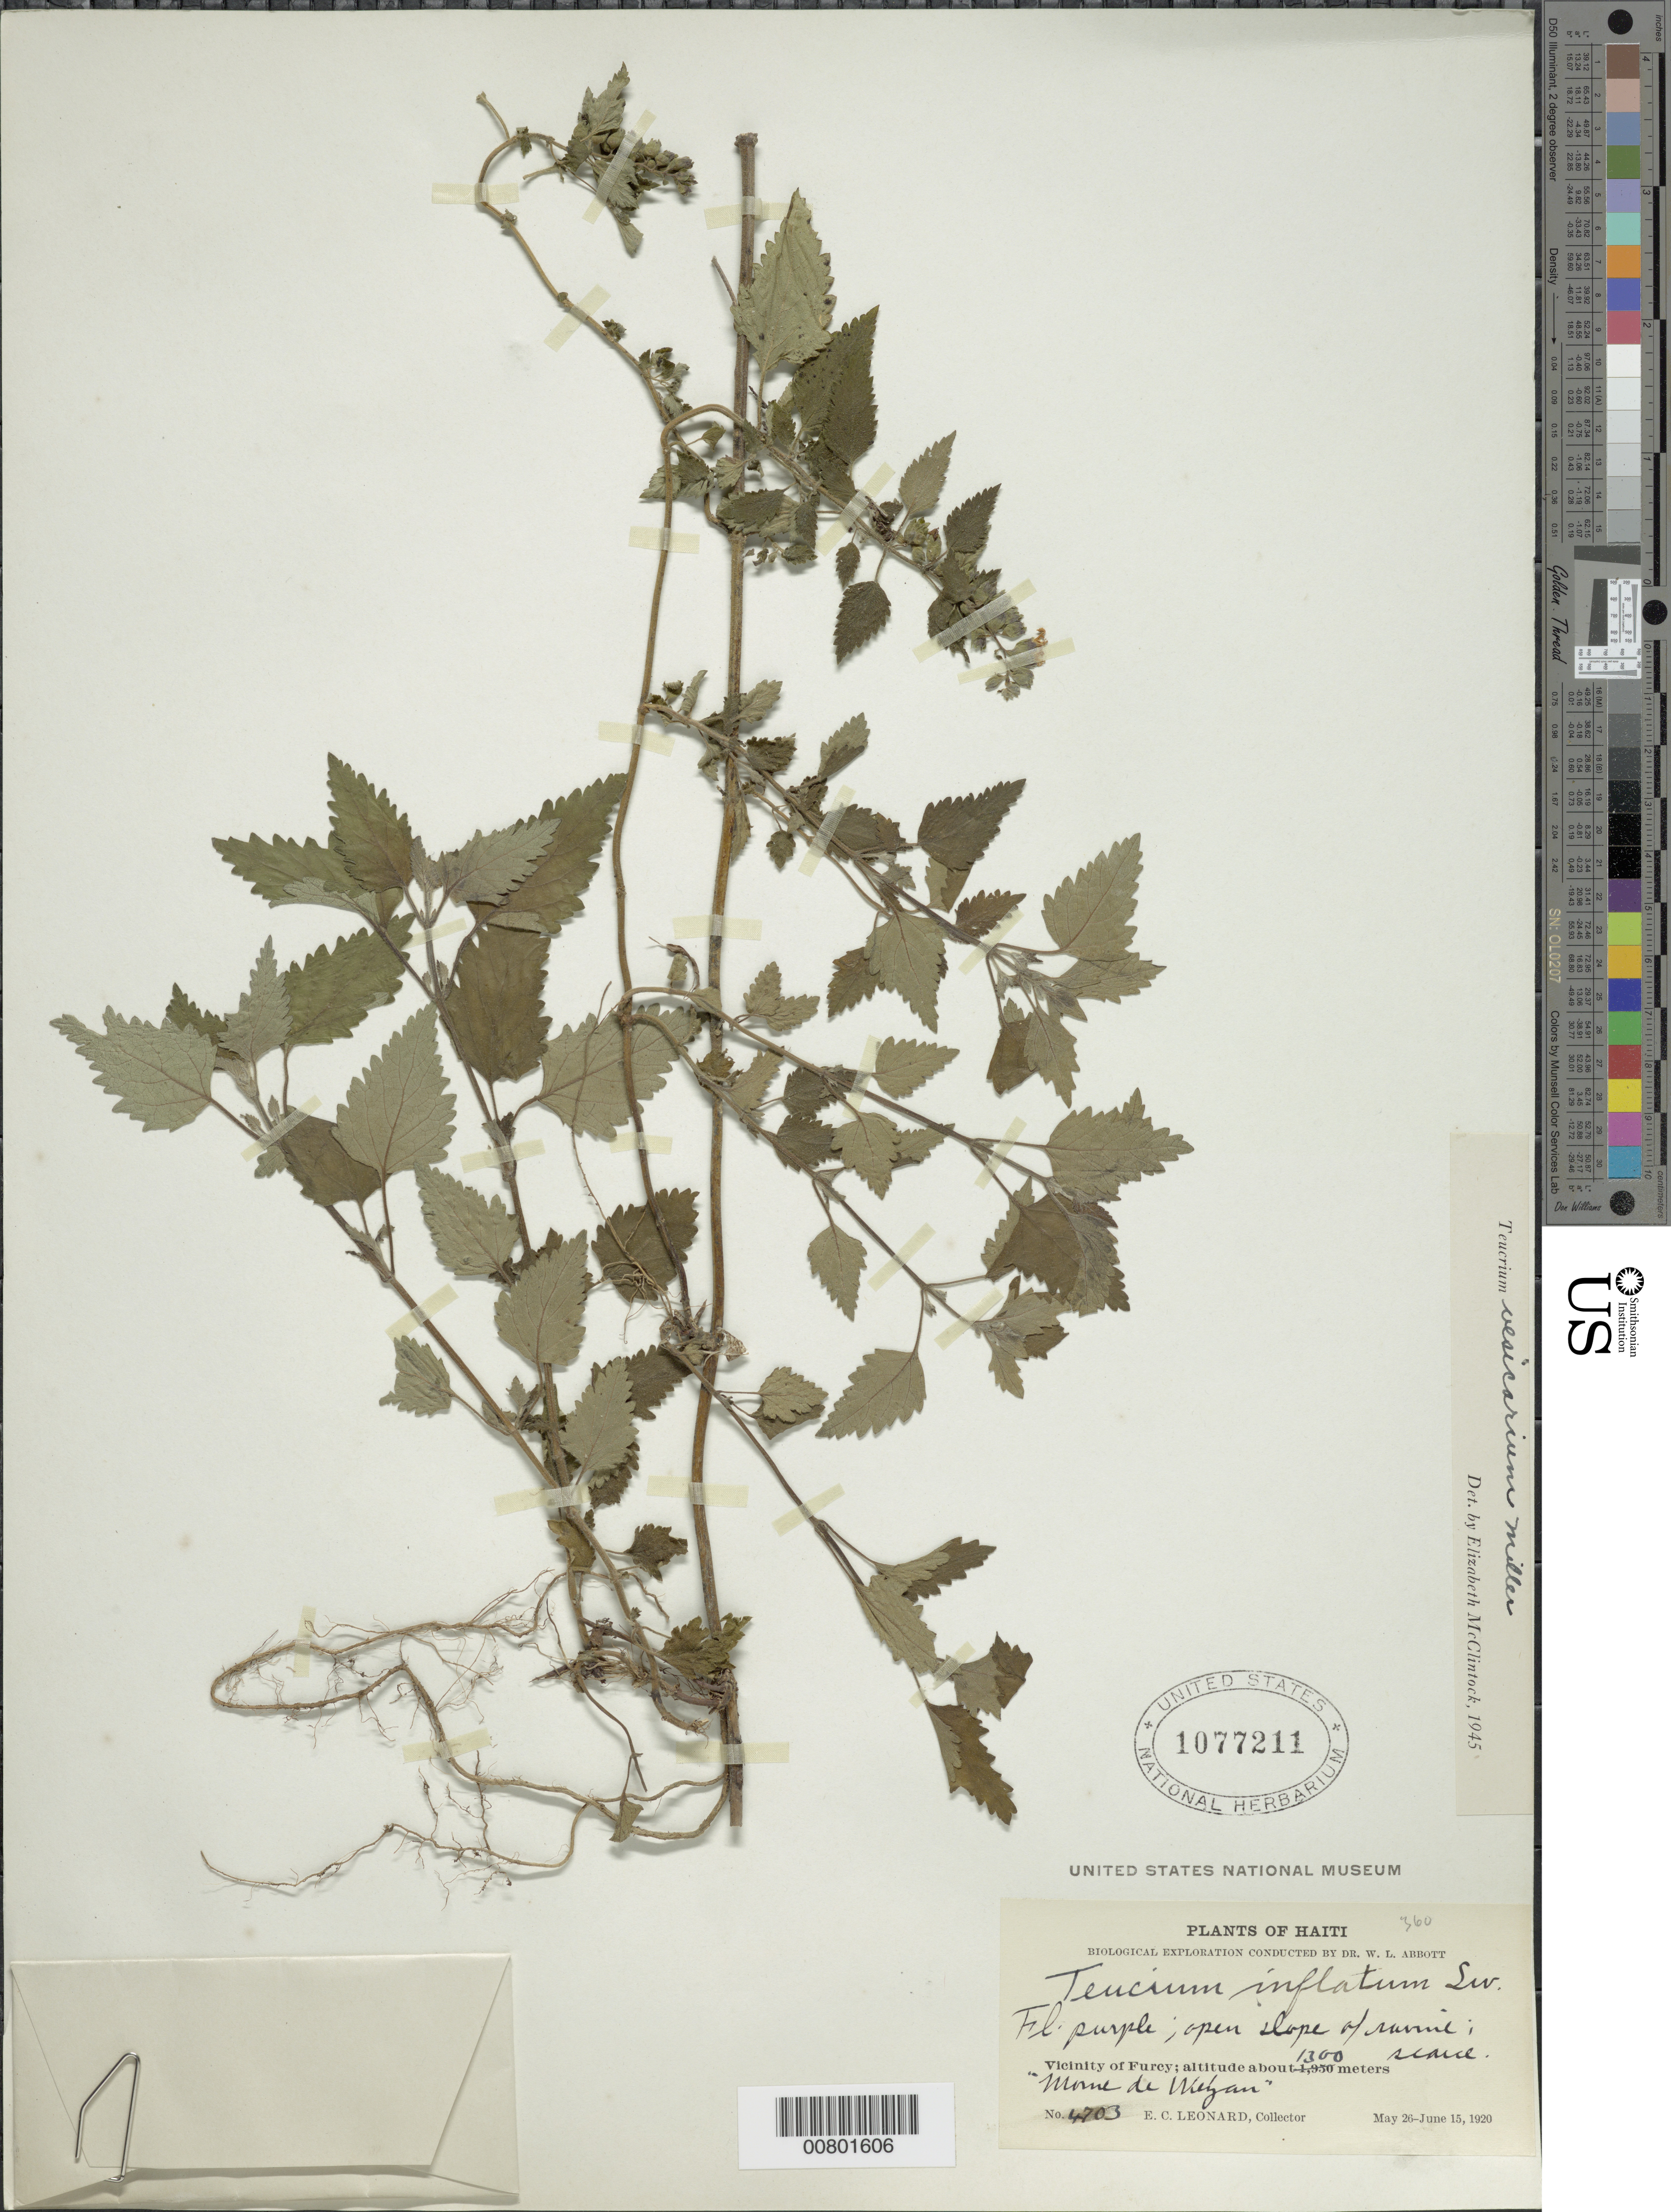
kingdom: Plantae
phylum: Tracheophyta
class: Magnoliopsida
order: Lamiales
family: Lamiaceae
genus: Teucrium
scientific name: Teucrium vesicarium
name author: Mill.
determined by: McClintock, E.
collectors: E. C. Leonard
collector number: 4703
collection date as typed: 26 May 1920 to 15 Jun 1920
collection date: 1920-05-26/1920-06-15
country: Haiti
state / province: Ouest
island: Hispaniola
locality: Vicinity of Furcy, Morne de Wigan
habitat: Open slope of ravine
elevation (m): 1300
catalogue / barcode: US 1077211